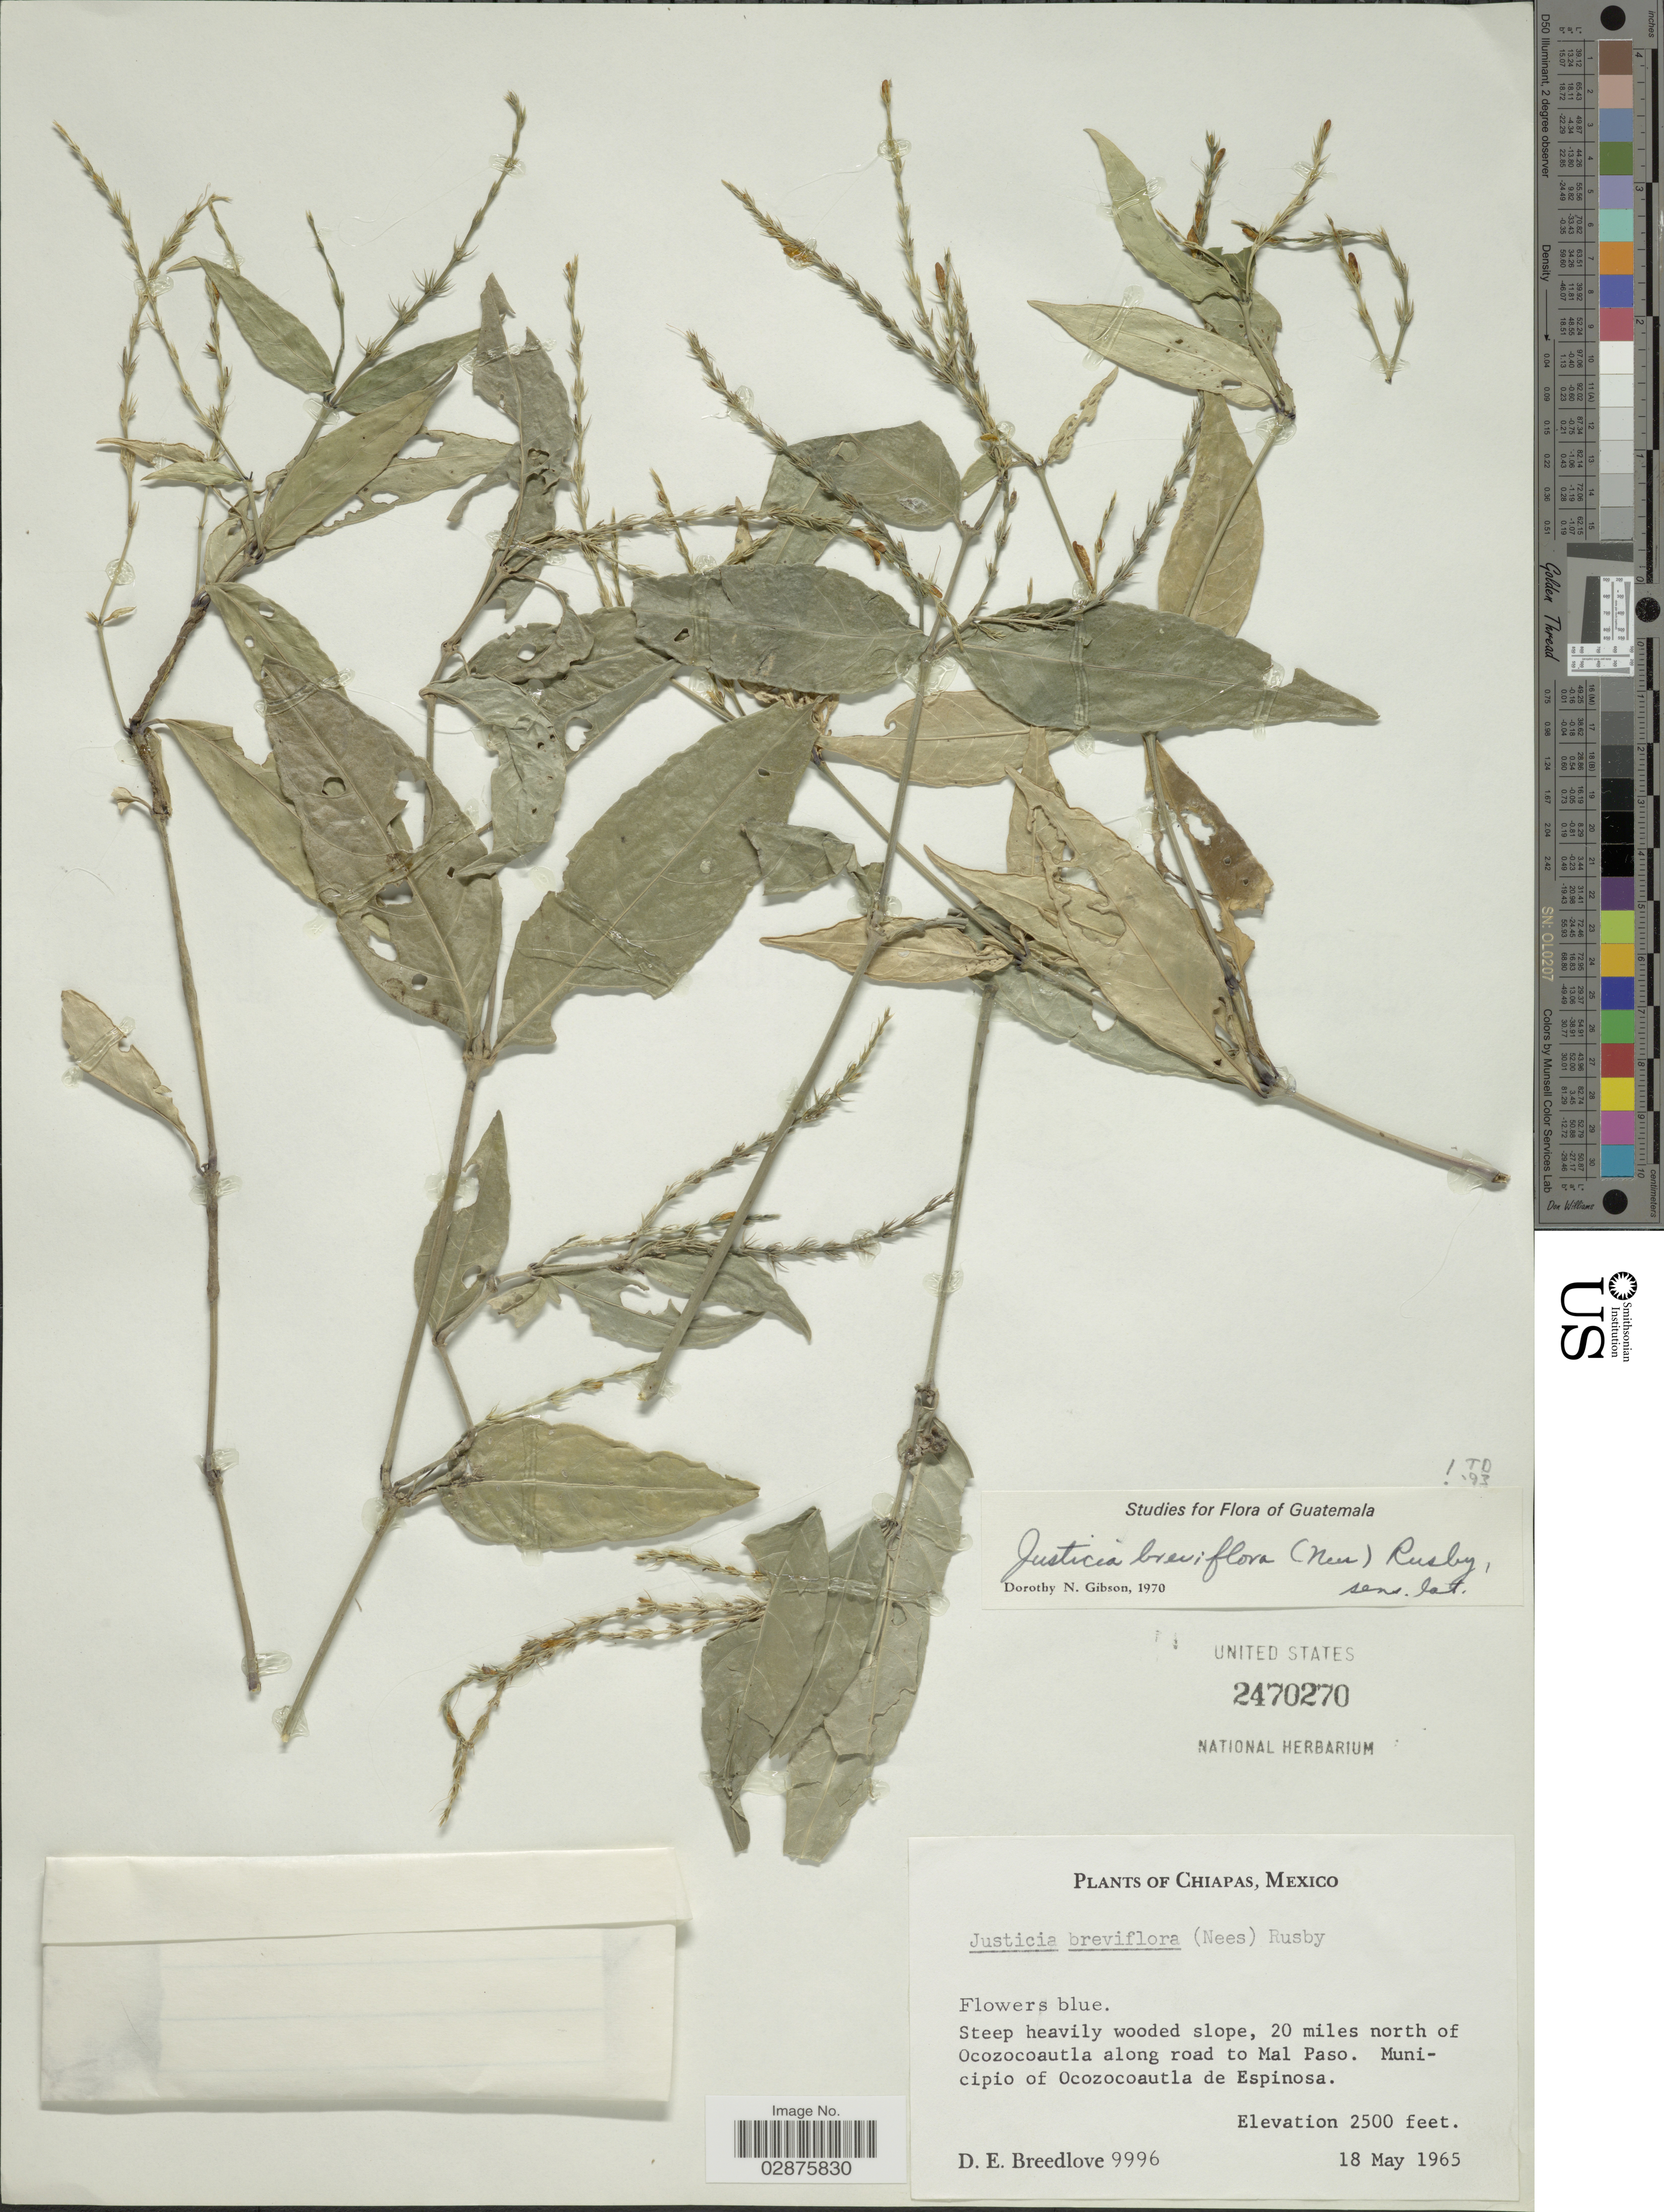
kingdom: Plantae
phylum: Tracheophyta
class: Magnoliopsida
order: Lamiales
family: Acanthaceae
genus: Justicia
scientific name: Justicia breviflora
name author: (Nees) Rusby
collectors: D. E. Breedlove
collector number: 9996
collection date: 1965-05-18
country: Mexico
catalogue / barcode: US 2470270